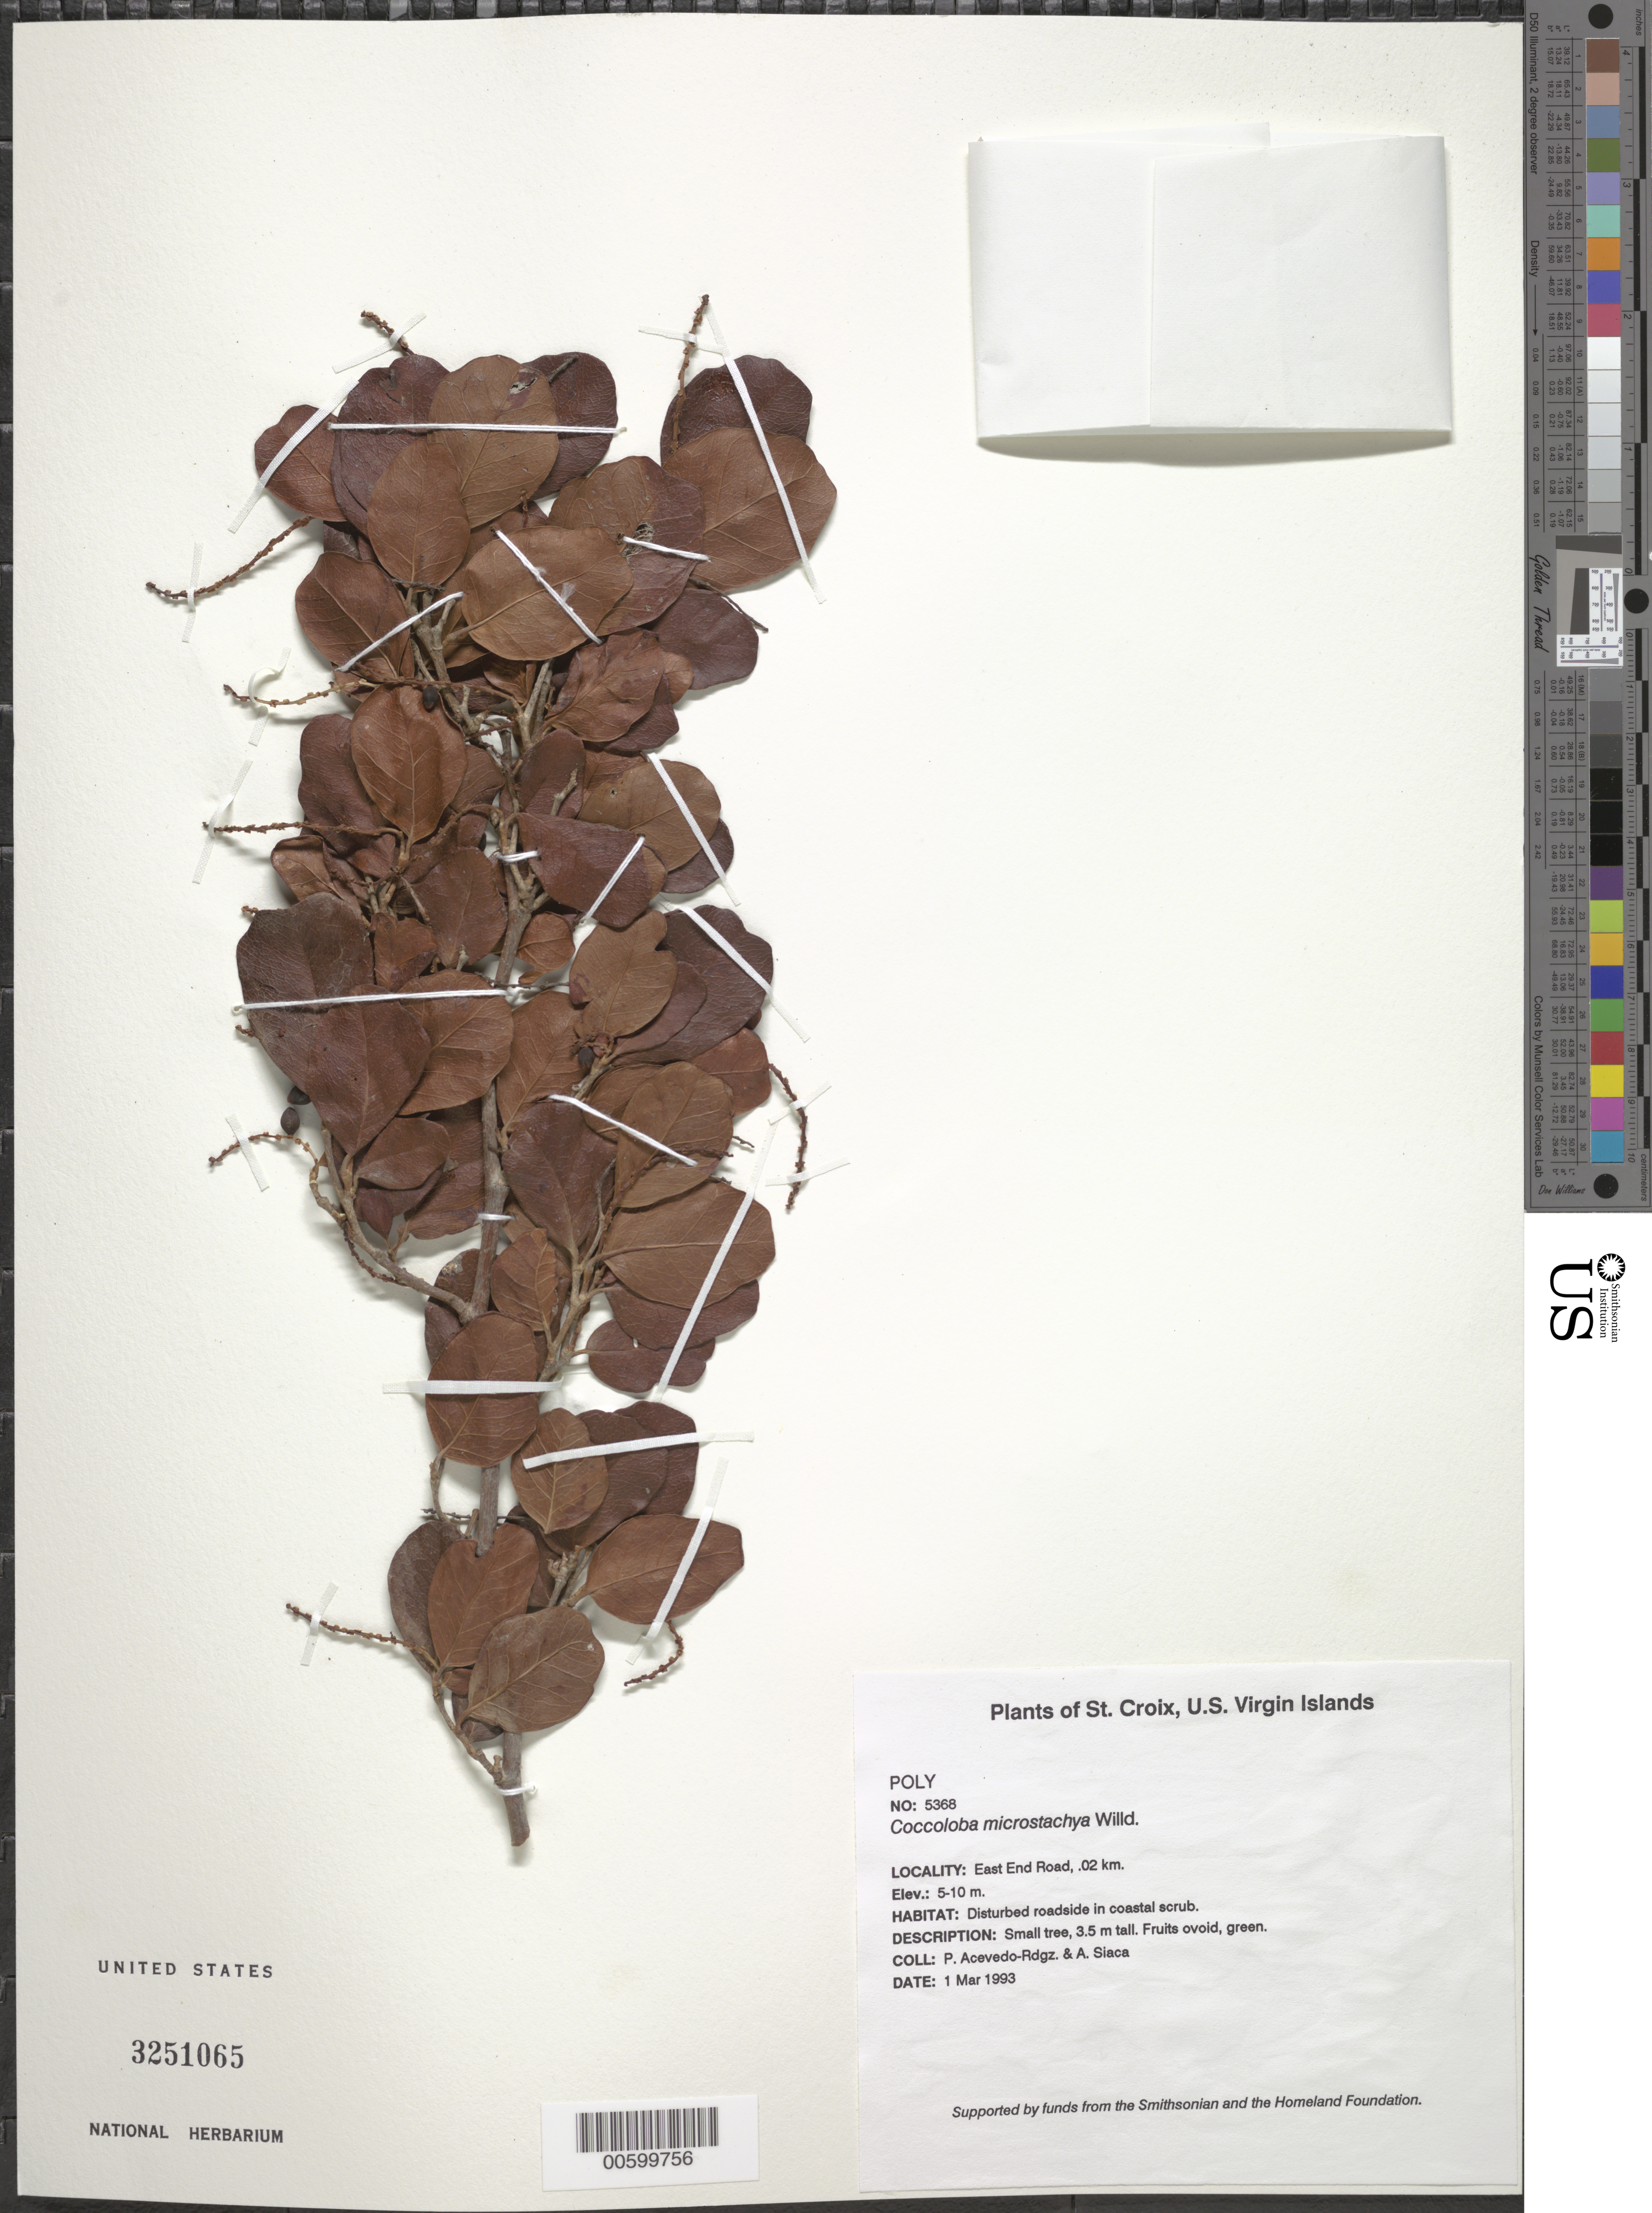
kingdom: Plantae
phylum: Tracheophyta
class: Magnoliopsida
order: Caryophyllales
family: Polygonaceae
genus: Coccoloba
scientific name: Coccoloba microstachya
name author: Willd.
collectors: P. Acevedo-Rodr. & A. Siaca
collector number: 5368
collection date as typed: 01 Mar 1993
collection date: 1993-03-01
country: U.S. Virgin Islands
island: St. Croix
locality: East End Road, .02 km.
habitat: Disturbed roadside in coastal scrub.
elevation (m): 5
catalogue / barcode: US 3251065